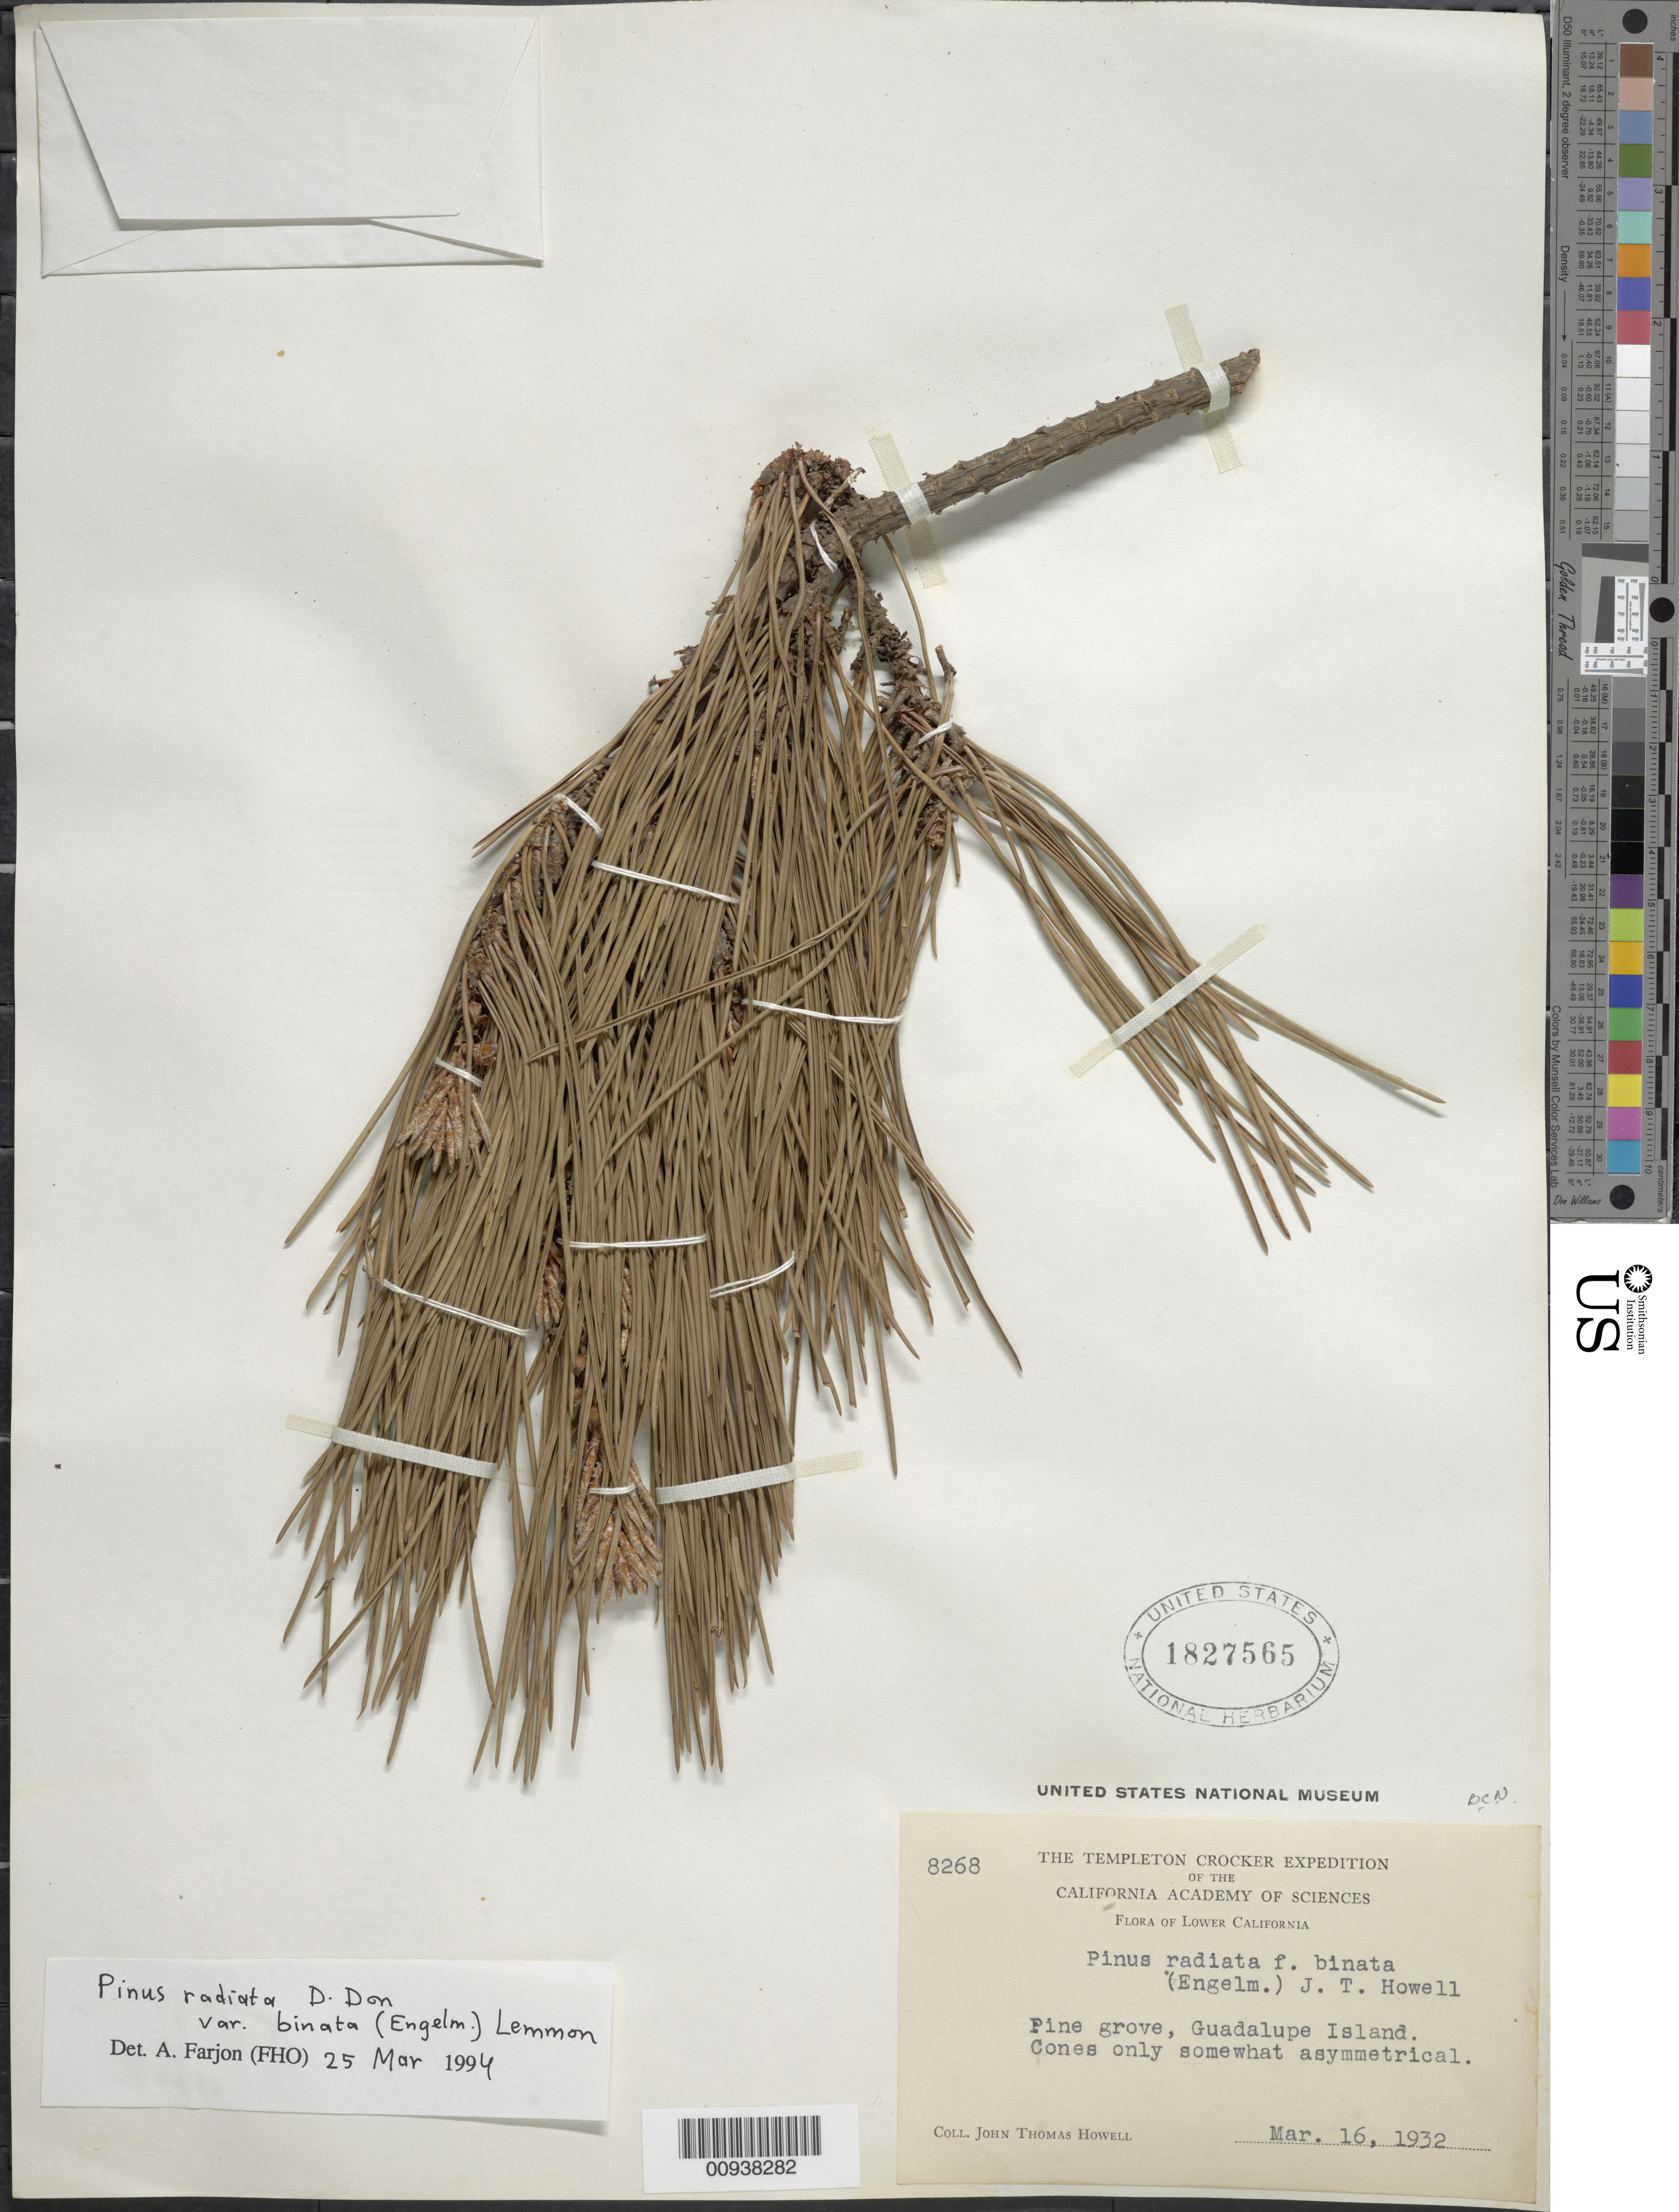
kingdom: Plantae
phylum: Tracheophyta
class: Pinopsida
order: Pinales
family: Pinaceae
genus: Pinus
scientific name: Pinus radiata var. binata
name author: (Engelm.) Lemmon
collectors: J. T. Howell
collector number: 8268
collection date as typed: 16 Mar 1932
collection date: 1932-03-16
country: Mexico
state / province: Baja California Norte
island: Guadalupe I.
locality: Guadalupe Island. Lower California.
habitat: Pine grove.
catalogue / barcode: US 1827565